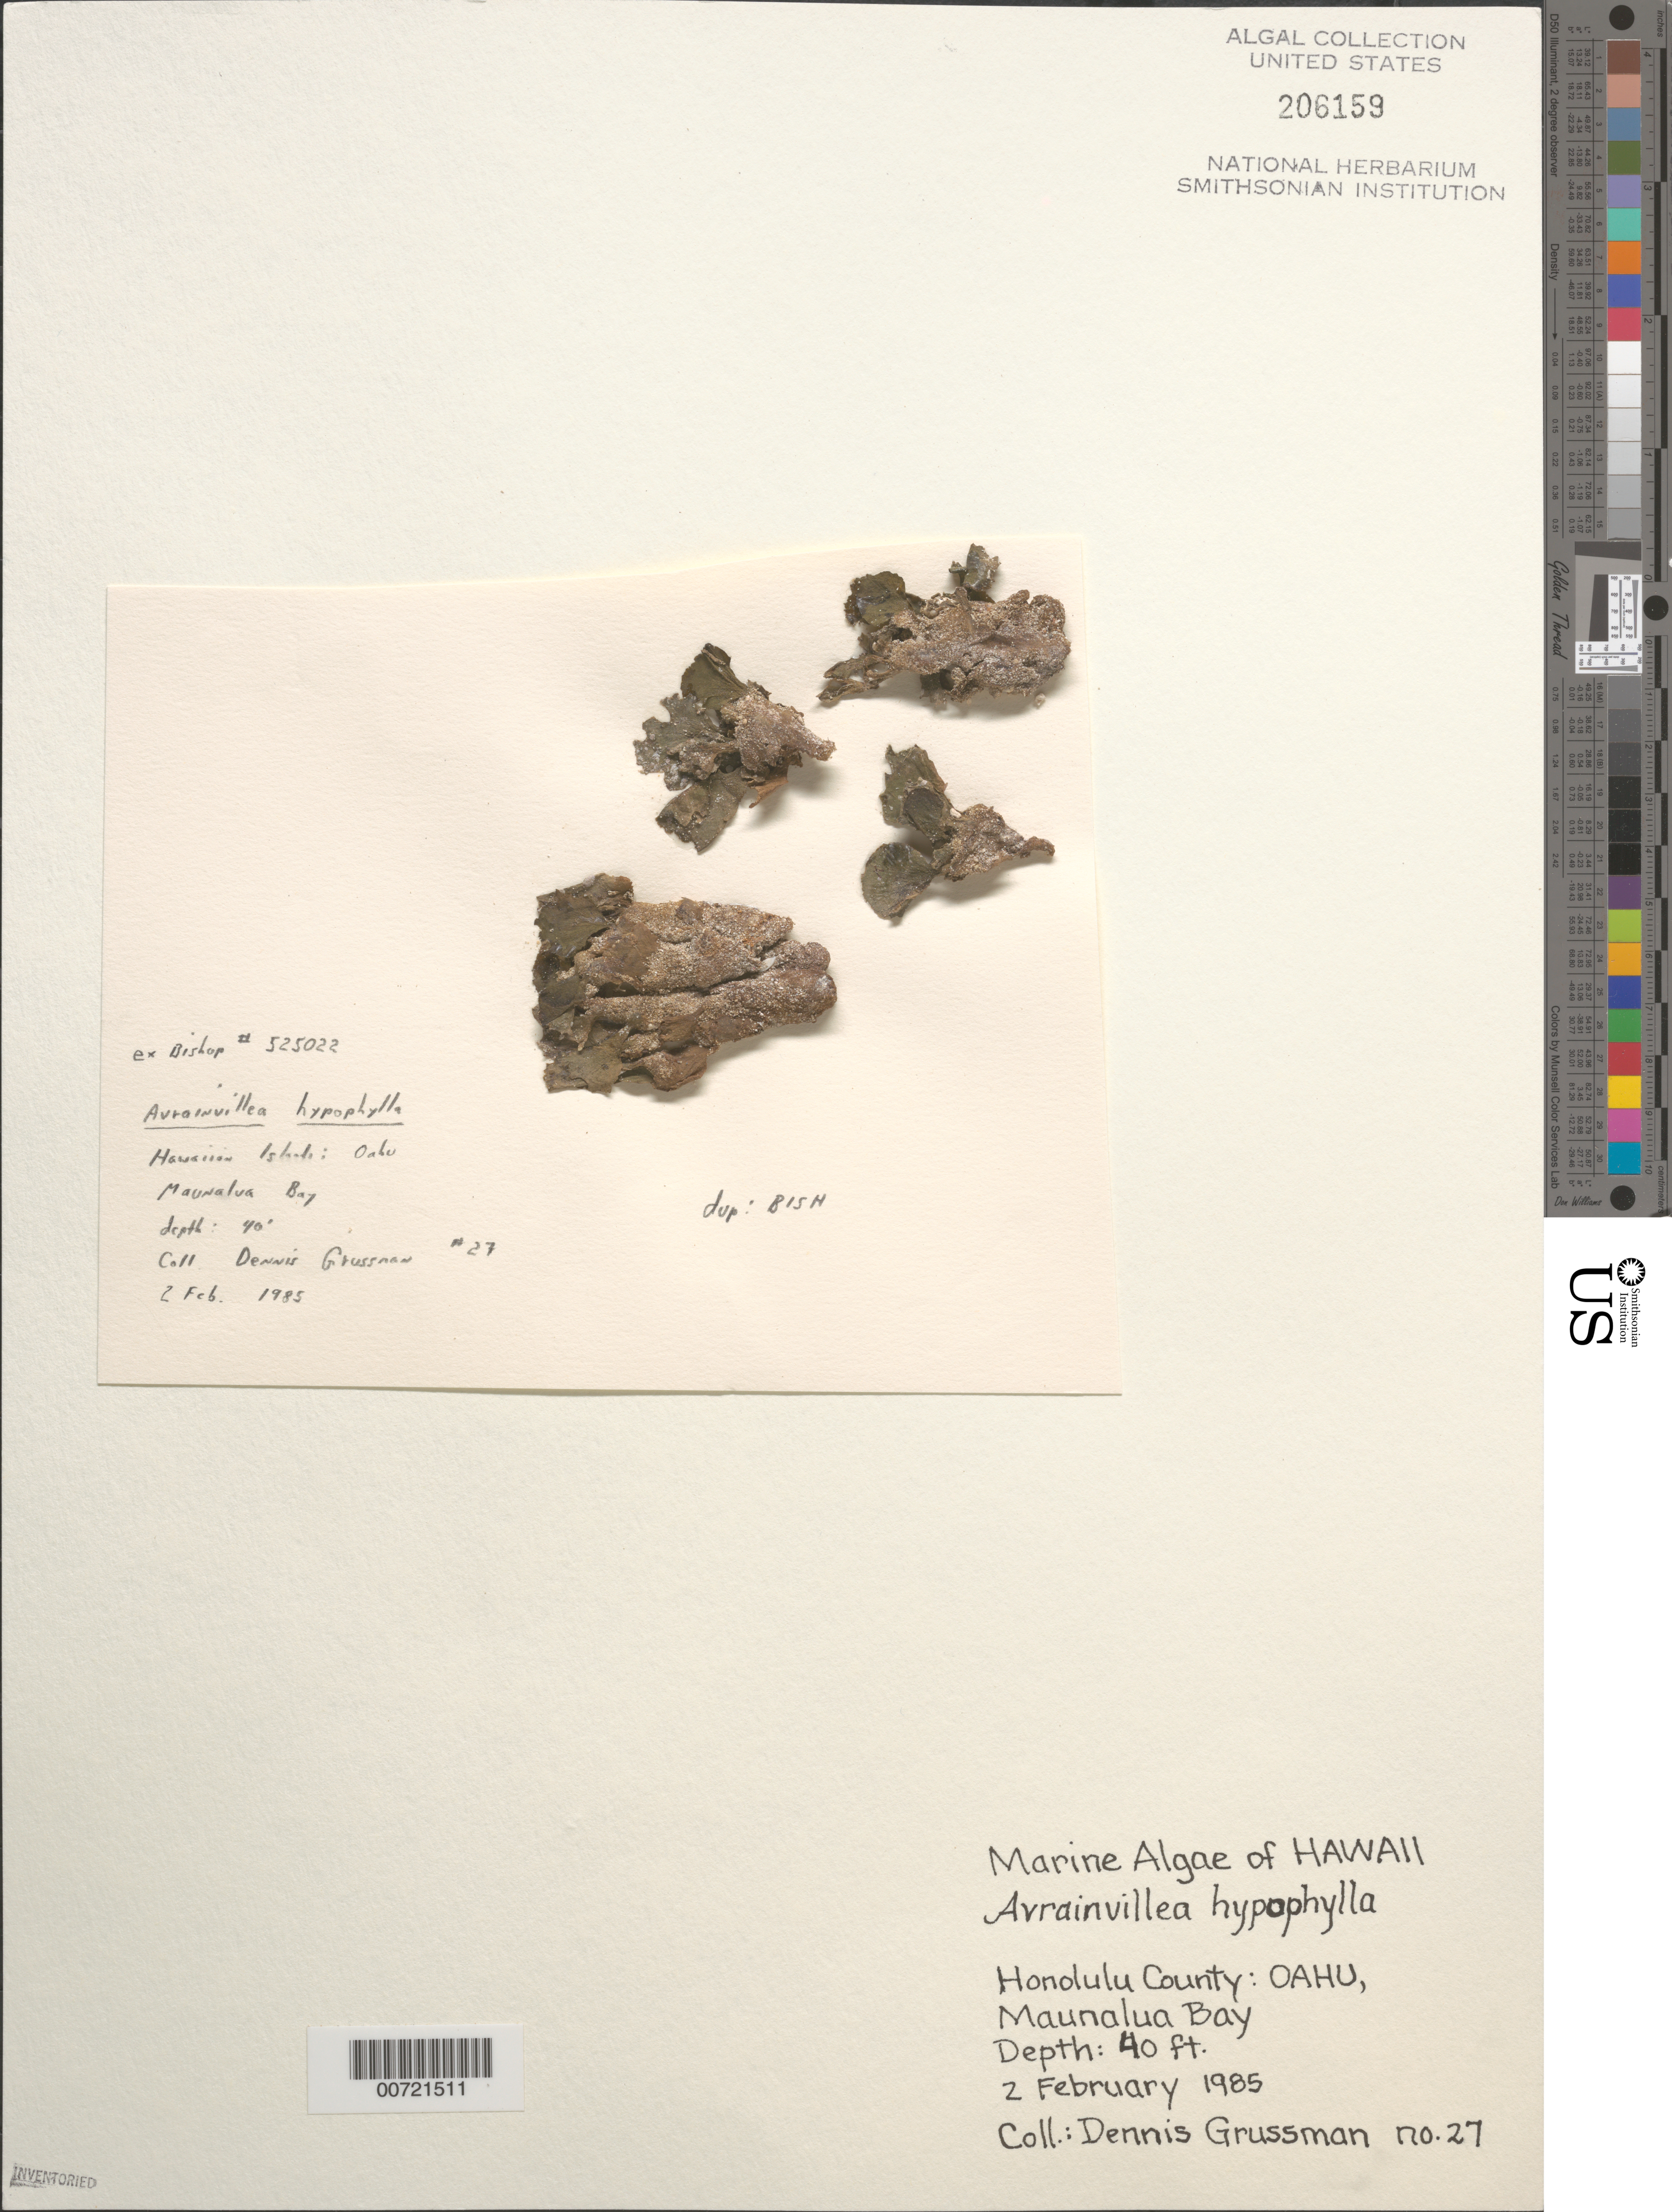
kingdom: Plantae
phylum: Chlorophyta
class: Ulvophyceae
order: Bryopsidales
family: Dichotomosiphonaceae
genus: Avrainvillea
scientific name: Avrainvillea hypophylla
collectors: D. Grussman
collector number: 27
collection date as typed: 02 Feb 1985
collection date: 1985-02-02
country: United States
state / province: Hawaii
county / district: Honolulu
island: Oahu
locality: Maunalua Bay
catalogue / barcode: US 206159